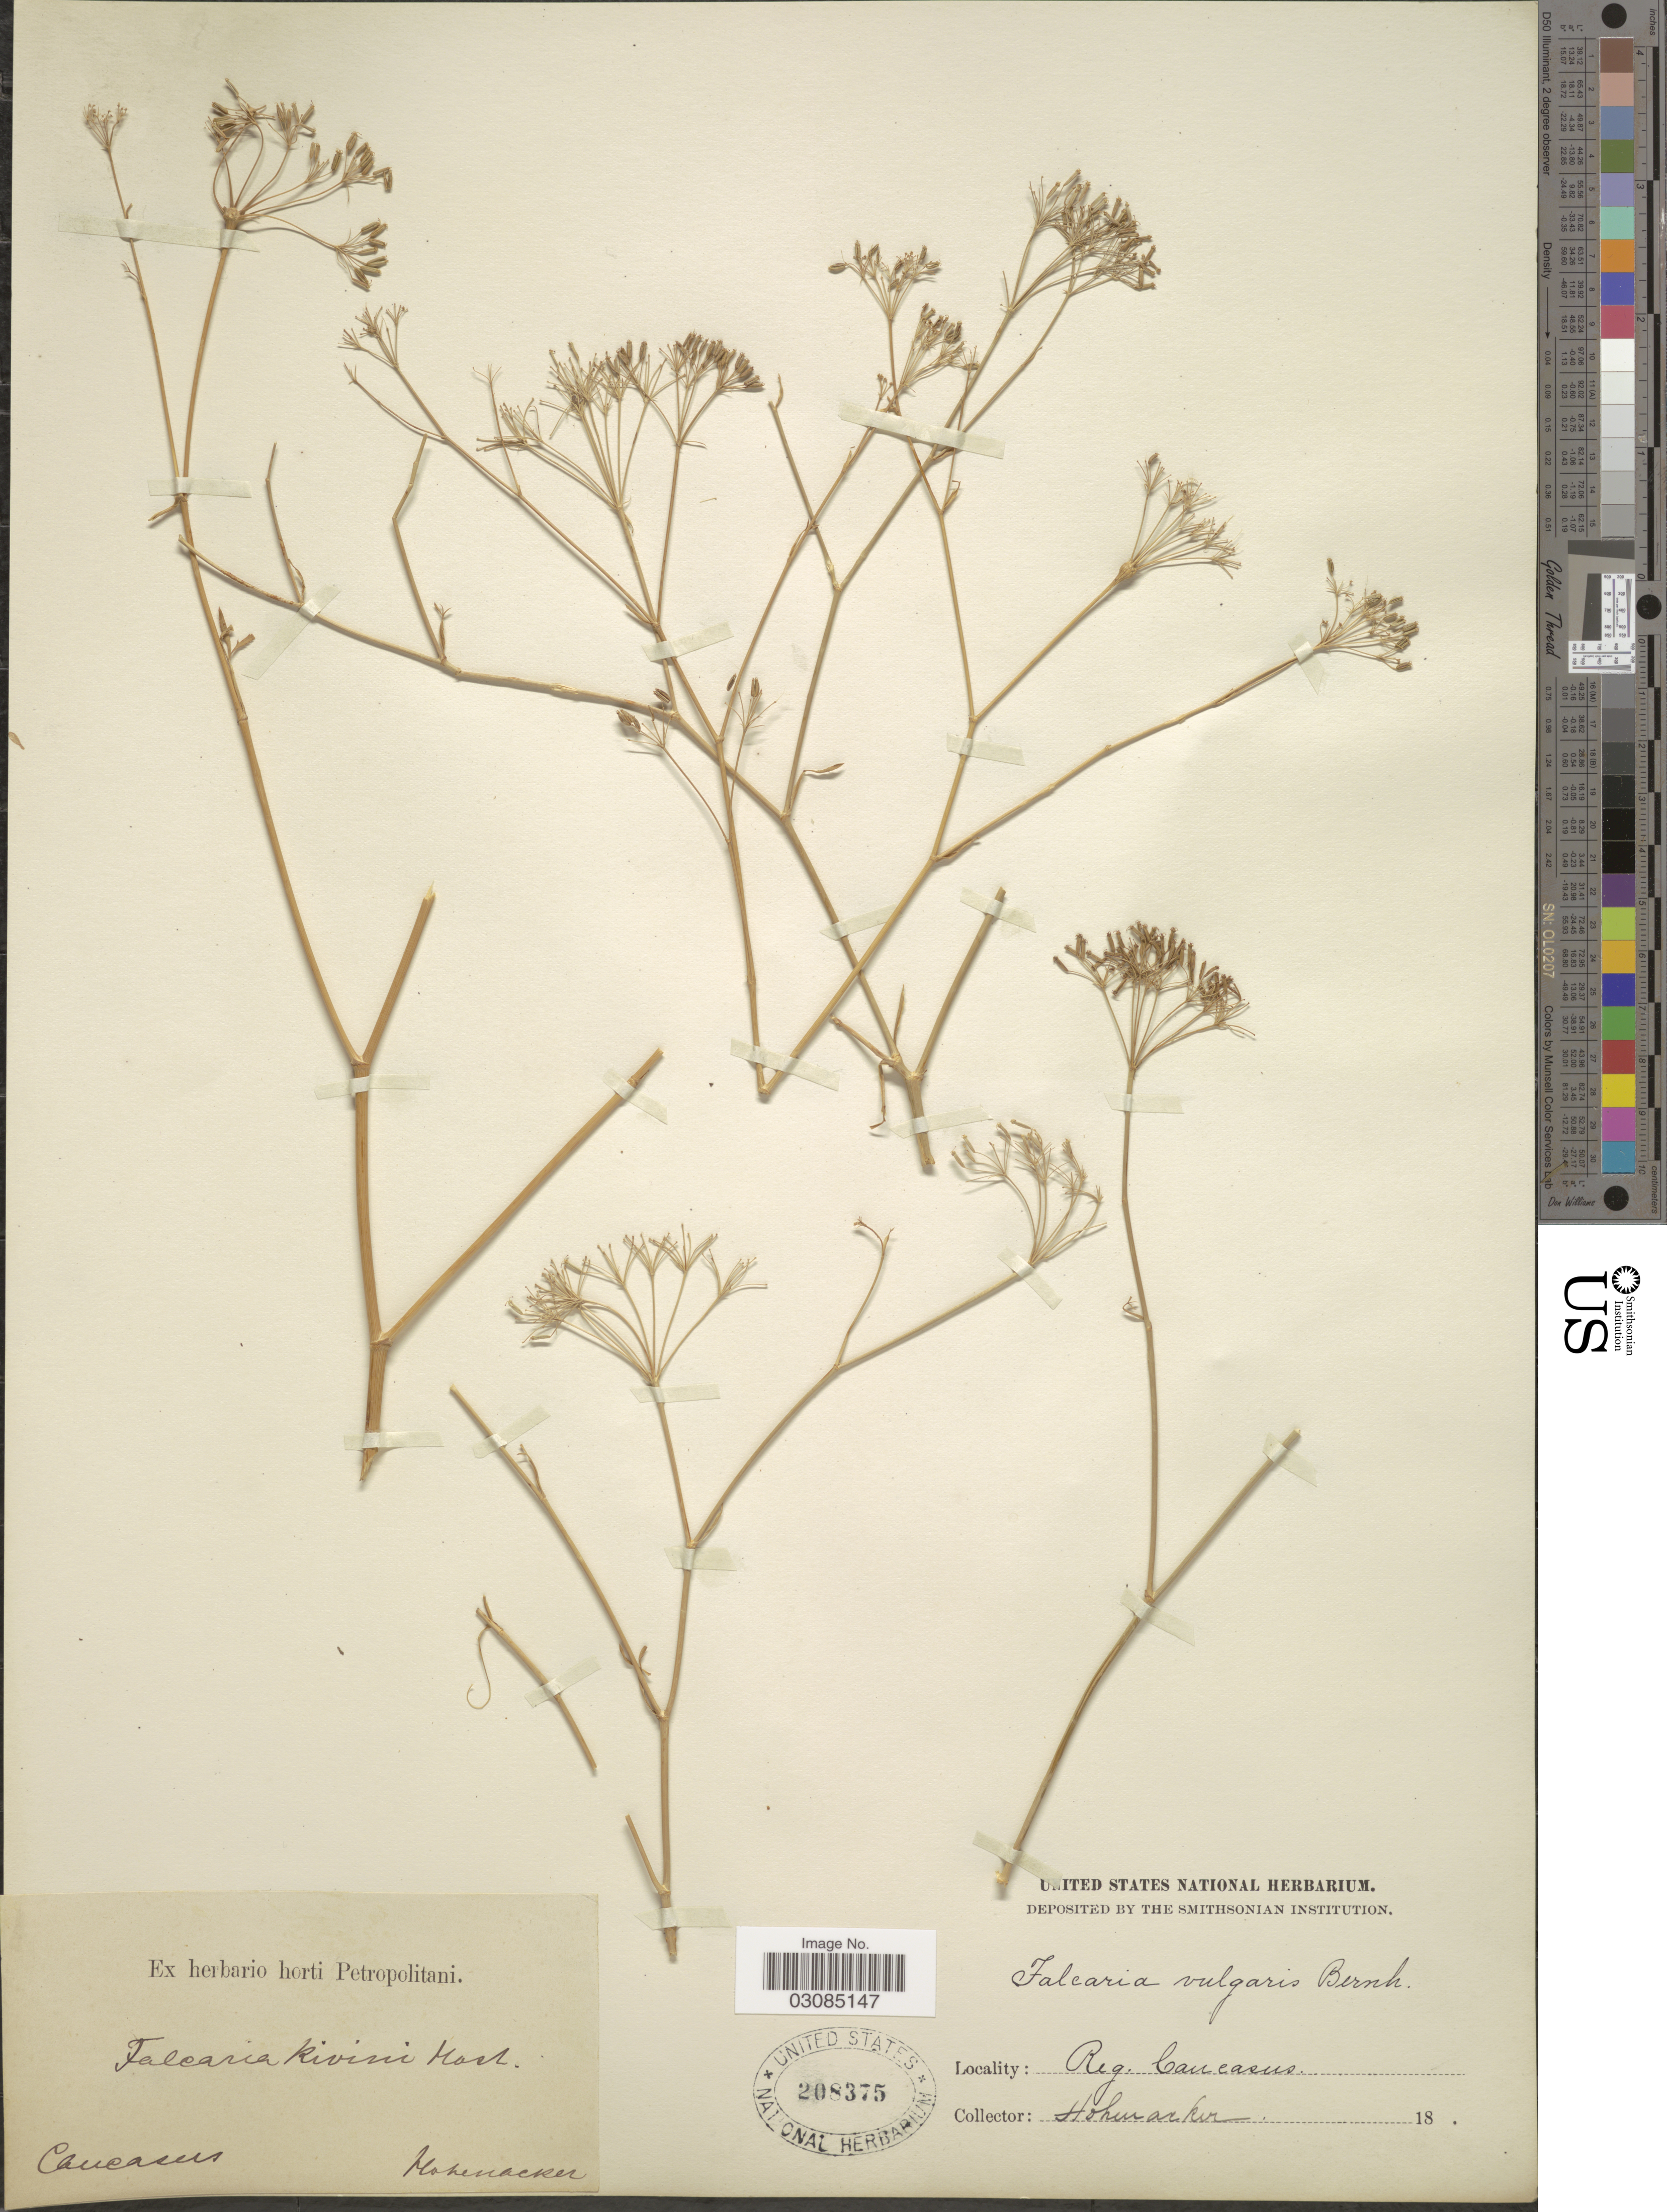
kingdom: Plantae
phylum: Tracheophyta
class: Magnoliopsida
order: Apiales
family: Apiaceae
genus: Falcaria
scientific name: Falcaria vulgaris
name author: Bernh.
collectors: Hohenacker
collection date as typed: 18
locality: Caucasus.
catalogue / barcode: US 208375